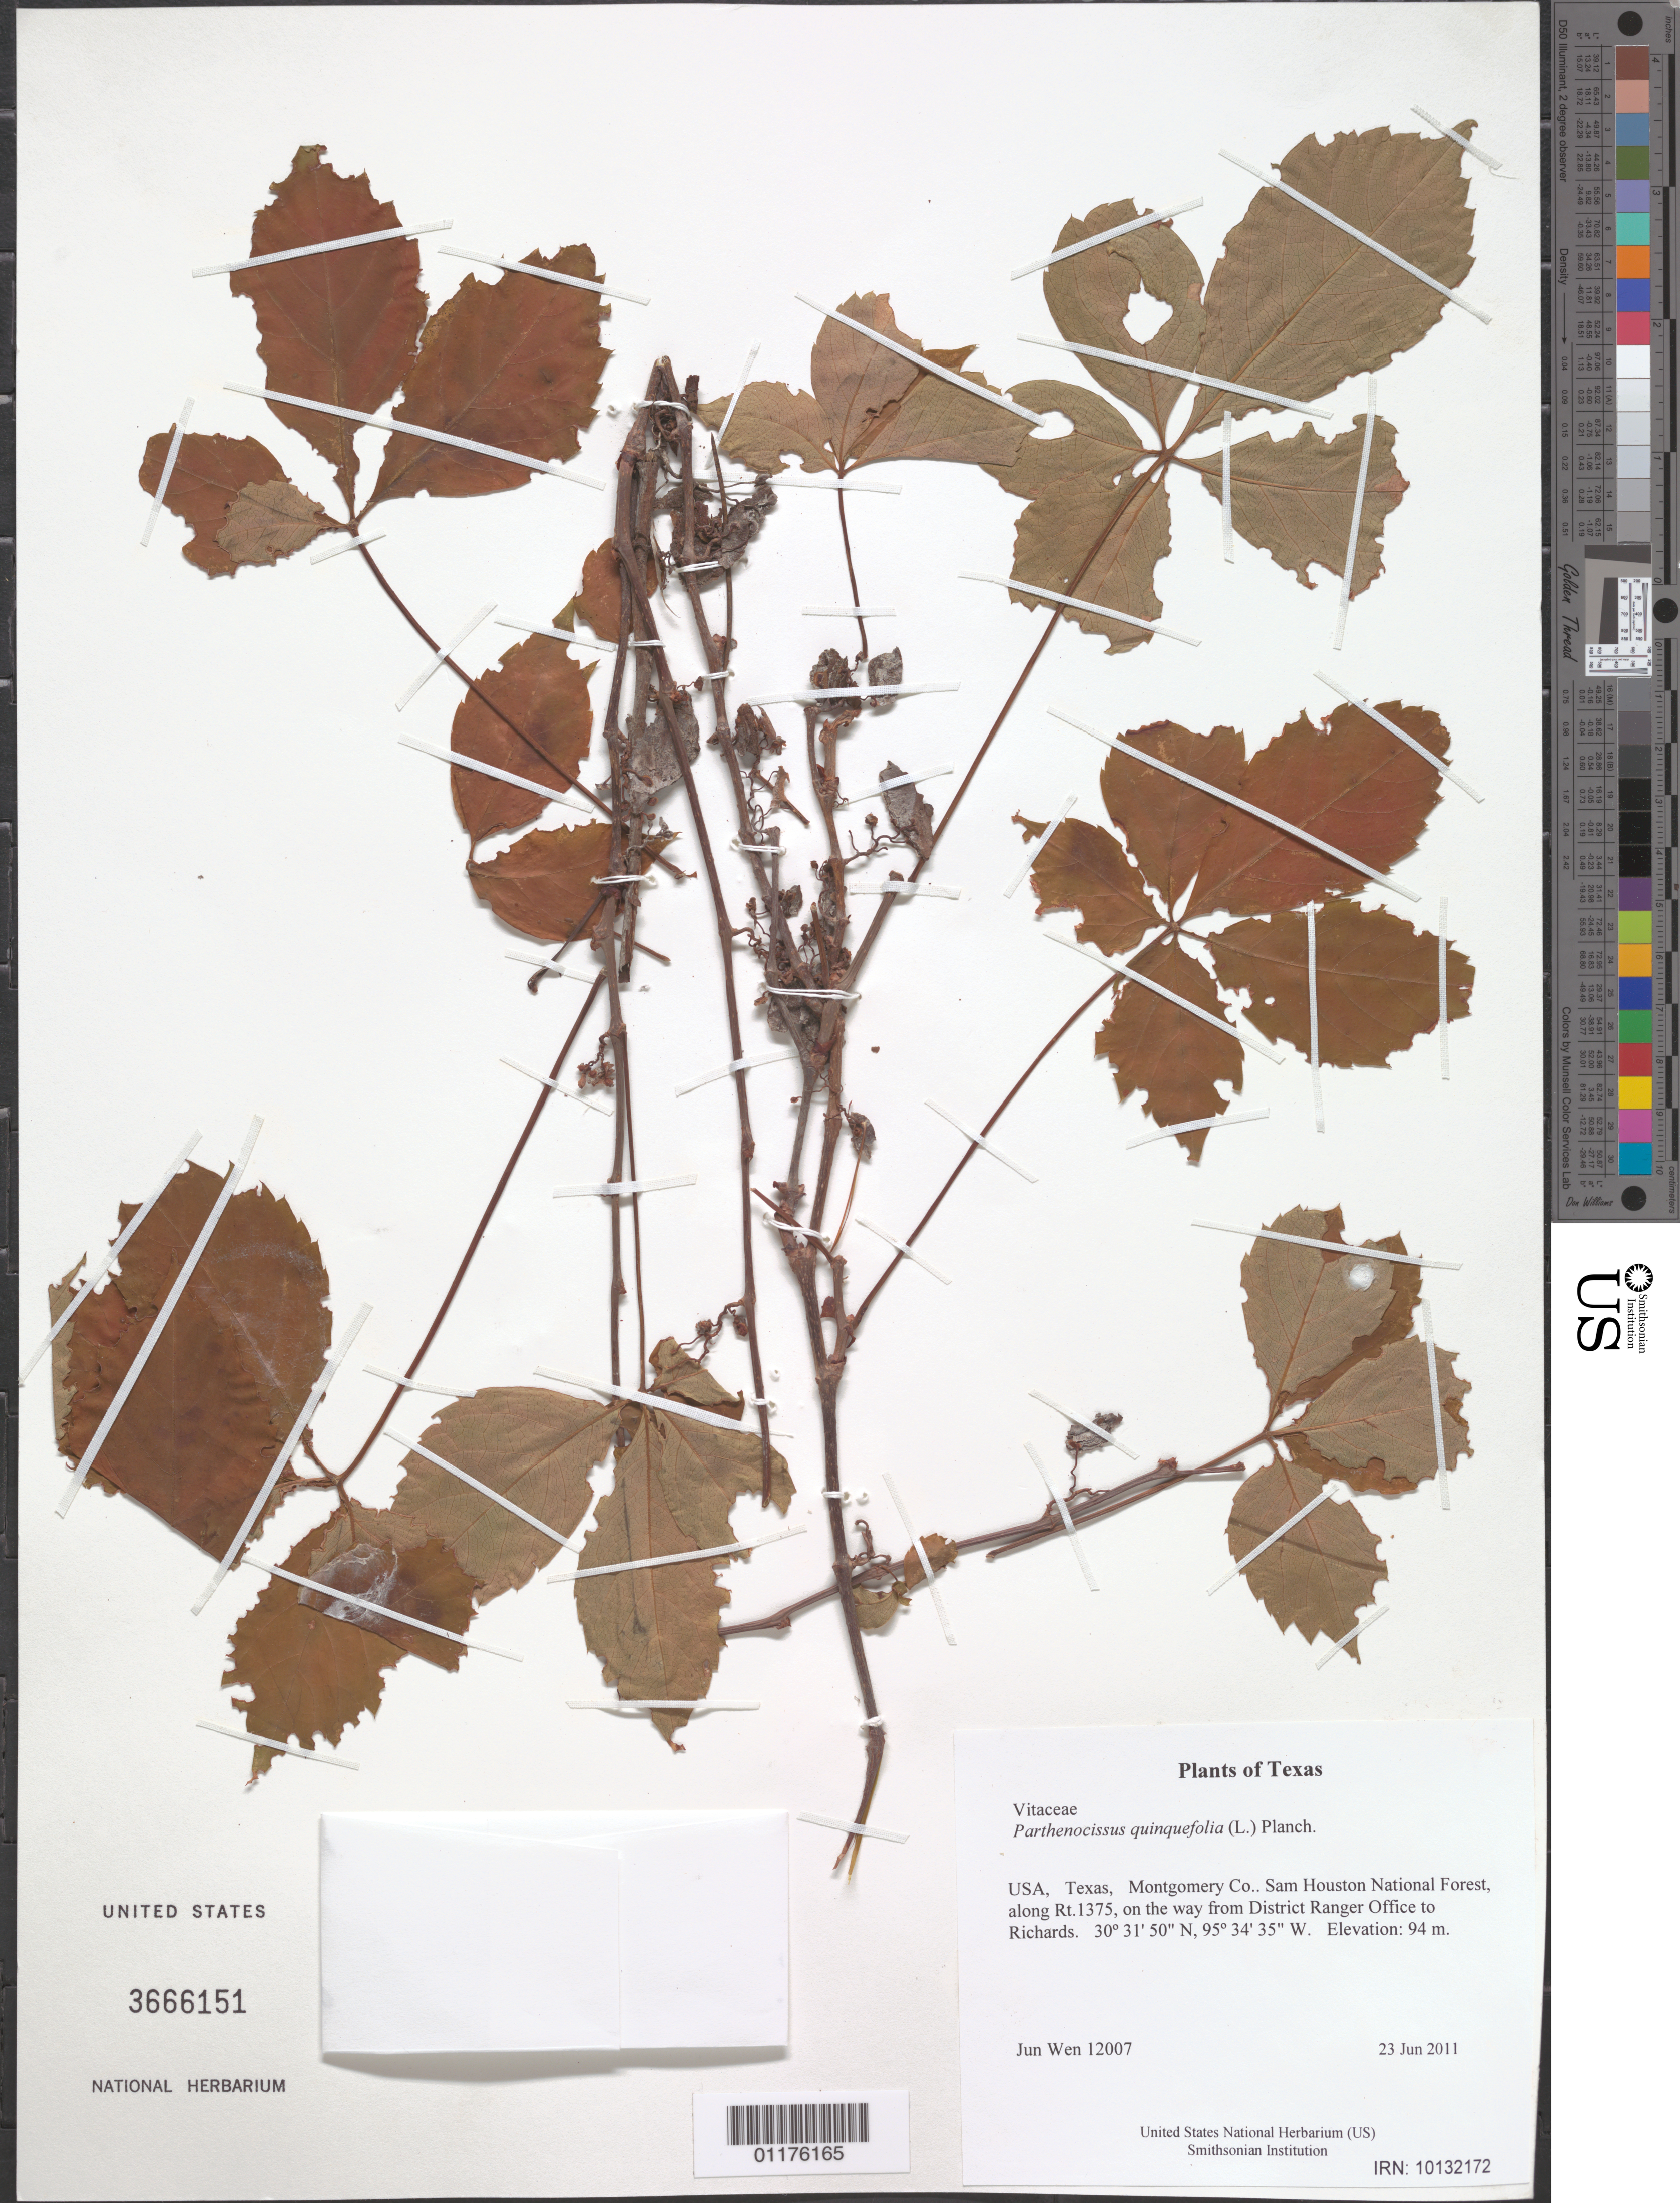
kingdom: Plantae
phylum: Tracheophyta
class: Magnoliopsida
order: Vitales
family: Vitaceae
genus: Parthenocissus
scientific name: Parthenocissus quinquefolia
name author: (L.) Planch.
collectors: J. Wen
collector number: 12007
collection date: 2011-06-23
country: United States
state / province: Texas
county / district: Montgomery Co.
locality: Sam Houston National Forest, along Rt.1375, on the way from District Ranger Office to Richards.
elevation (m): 94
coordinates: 30 31.839 N, 95 34.576 W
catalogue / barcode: US 3666151